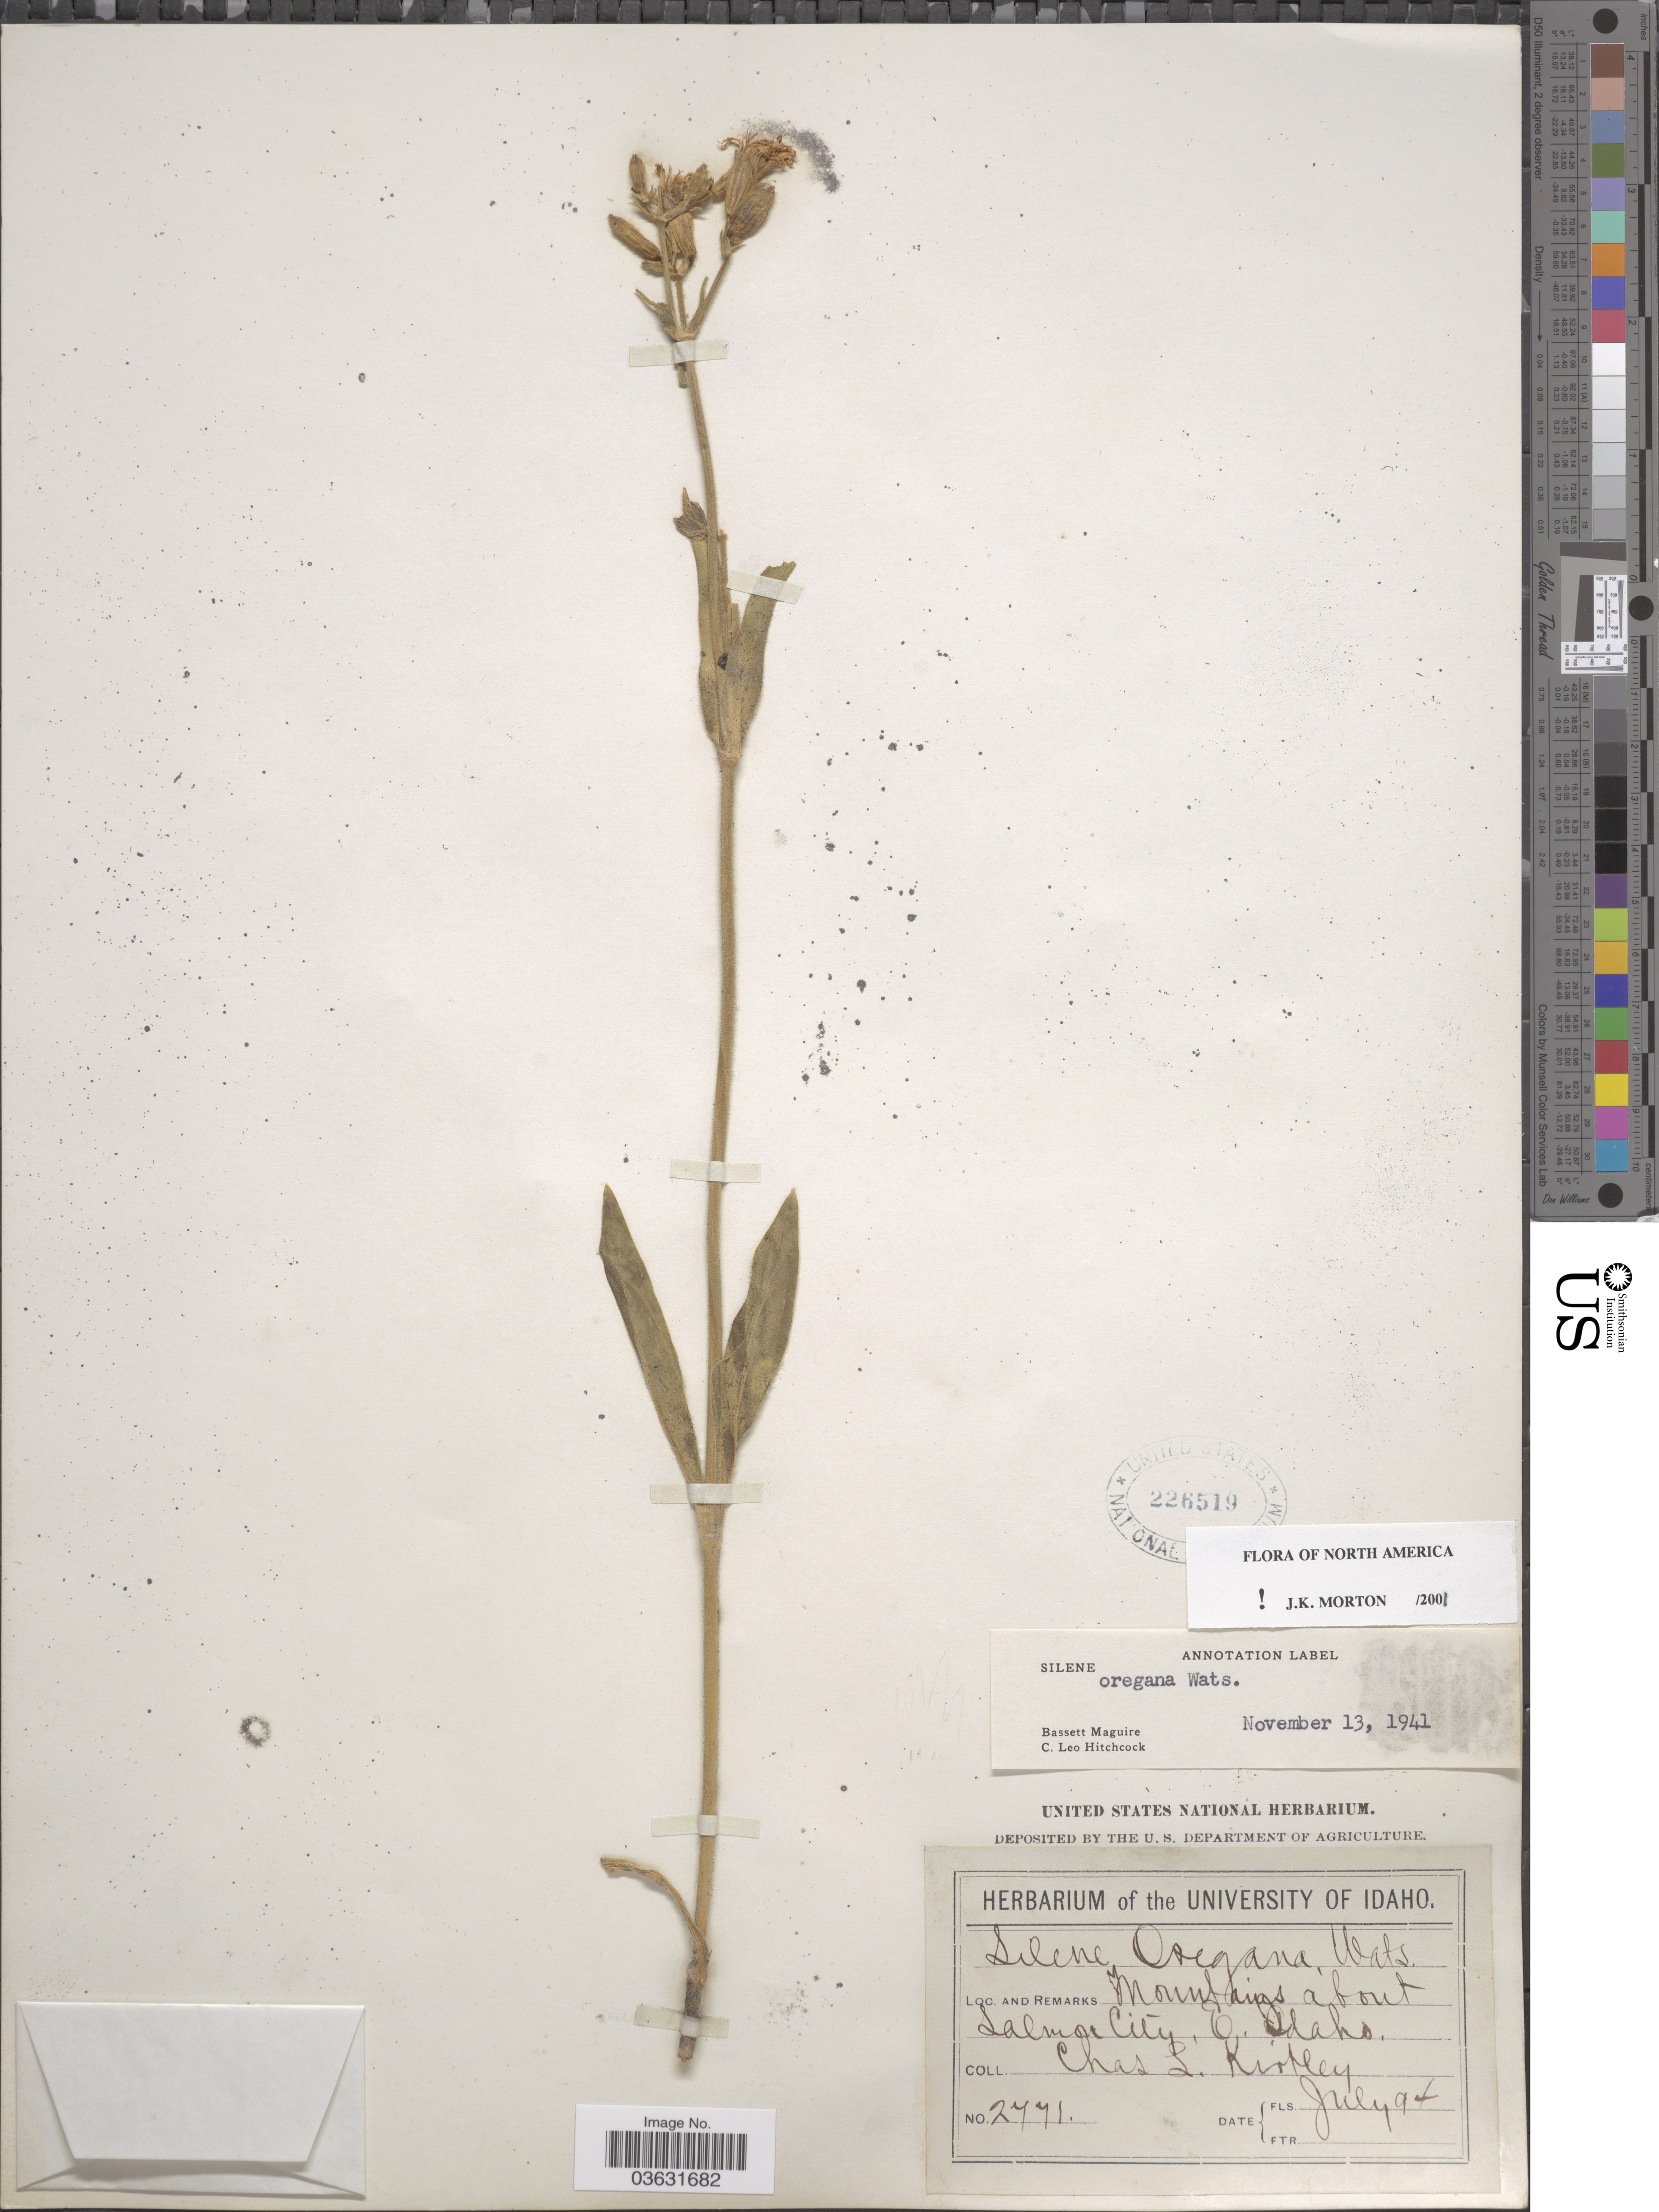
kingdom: Plantae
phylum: Tracheophyta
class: Magnoliopsida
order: Caryophyllales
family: Caryophyllaceae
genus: Silene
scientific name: Silene oregana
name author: S. Watson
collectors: C. Kirtley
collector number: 2771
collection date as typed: Transcribed d/m/y: /7/94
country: United States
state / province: Idaho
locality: Mountains about Salmon City, E. Idaho.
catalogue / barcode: US 226519